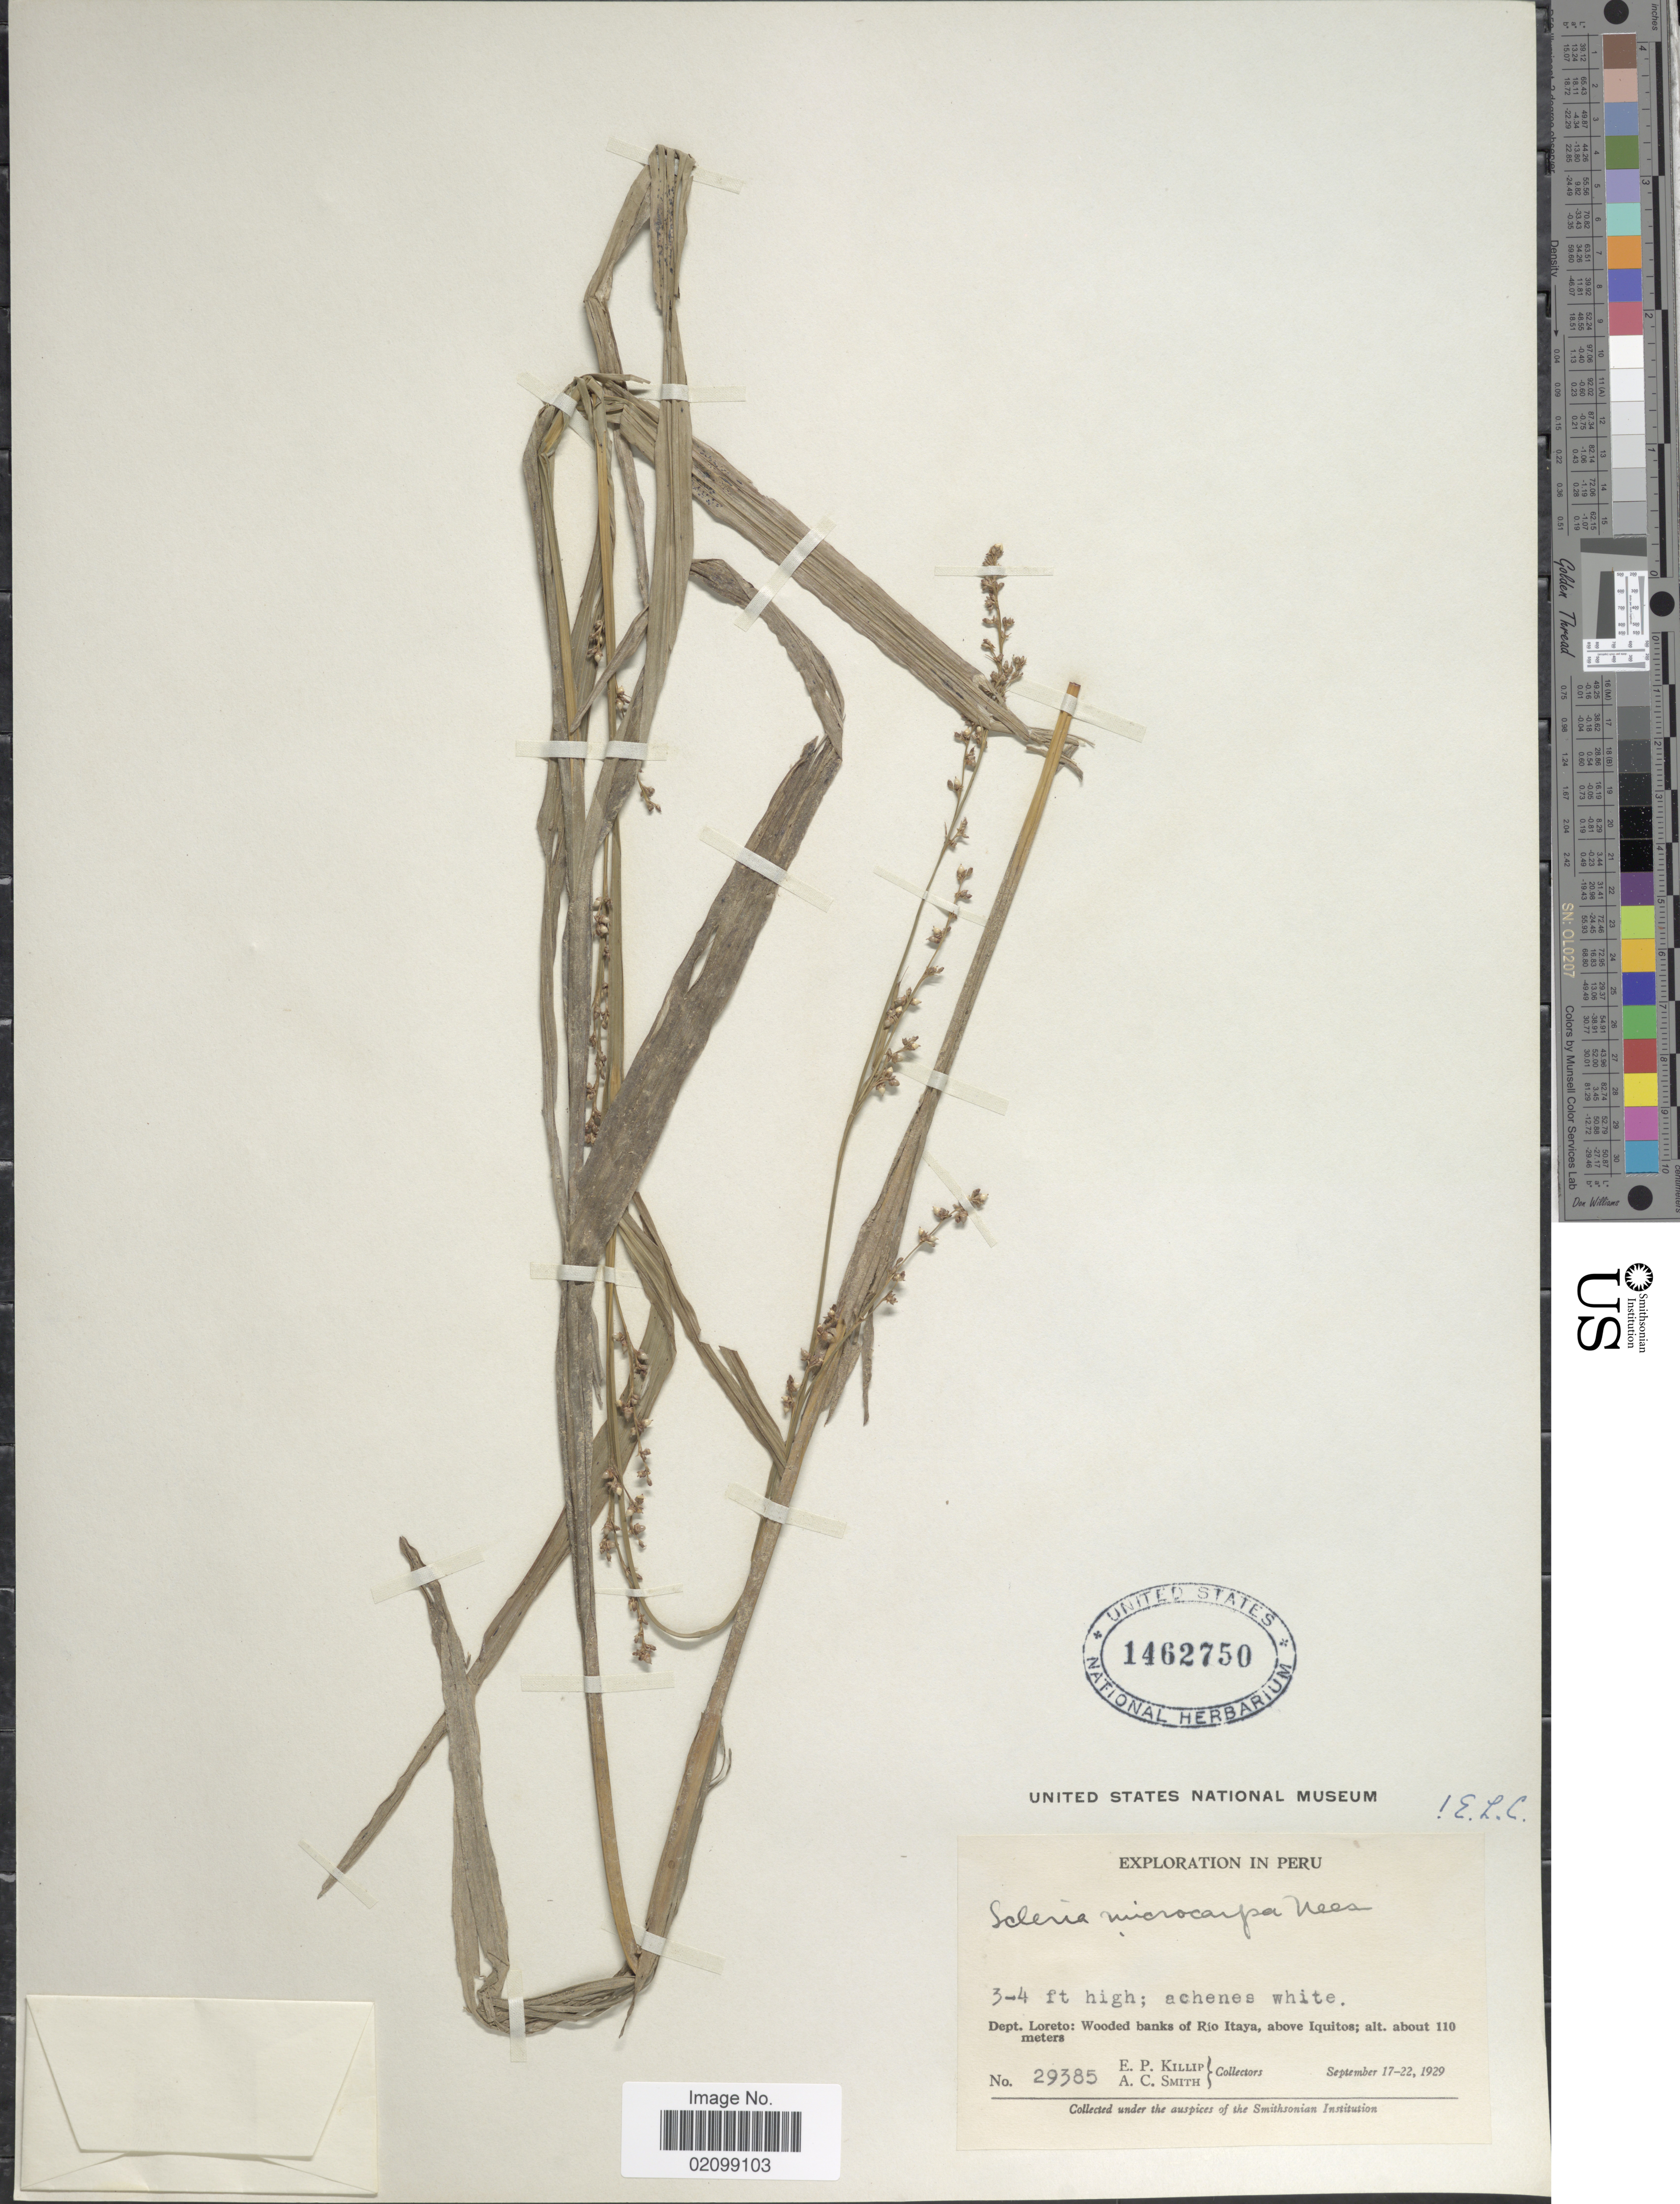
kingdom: Plantae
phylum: Tracheophyta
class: Liliopsida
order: Poales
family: Cyperaceae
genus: Scleria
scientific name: Scleria microcarpa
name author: Nees ex Kunth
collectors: E. P. Killip & A. C. Smith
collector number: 29385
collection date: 1929-09-17/1929-09-22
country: Peru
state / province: Loreto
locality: Dept. Loreto: Wooded banks of Rio Itaya, above Iquitos.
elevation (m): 110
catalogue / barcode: US 1462750